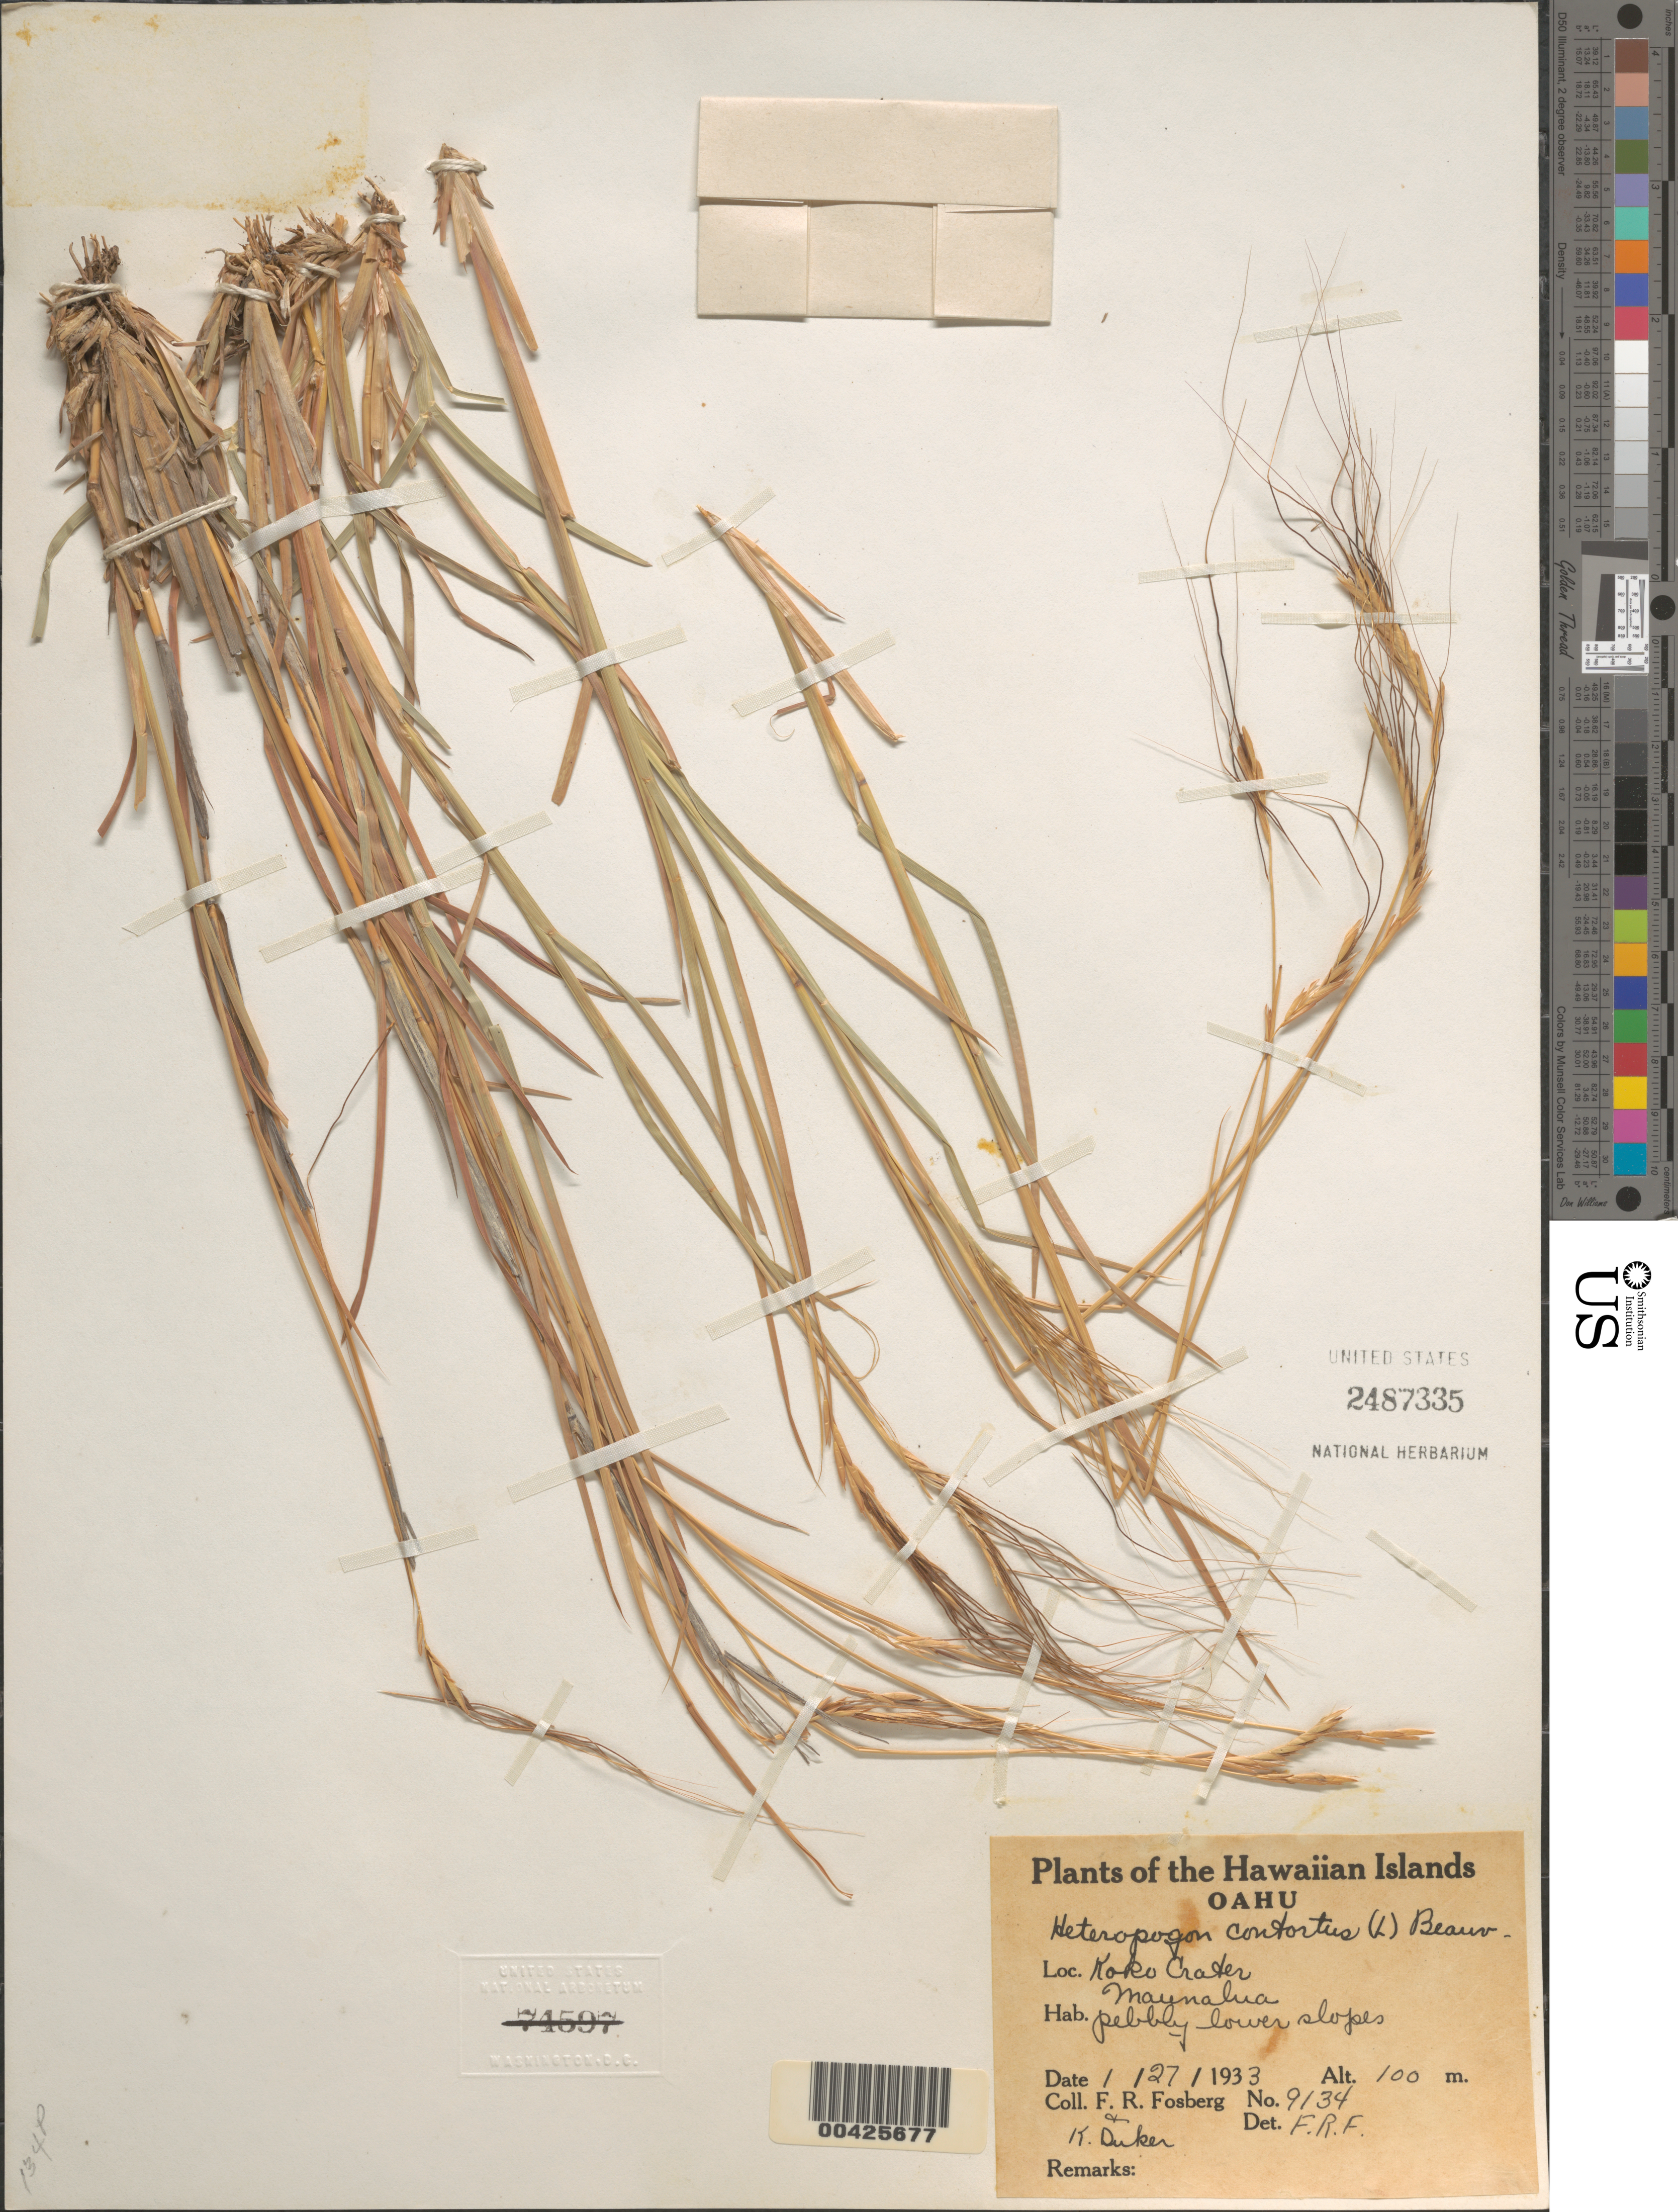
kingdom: Plantae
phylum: Tracheophyta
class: Liliopsida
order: Poales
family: Poaceae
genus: Heteropogon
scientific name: Heteropogon contortus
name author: (L.) P. Beauv. ex Roem. & Schult.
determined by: Fosberg, F. R.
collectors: F. R. Fosberg & K. Duker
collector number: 9134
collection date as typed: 27 Jan 1933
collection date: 1933-01-27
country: United States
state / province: Hawaii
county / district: Honolulu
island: Oahu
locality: Koko Crater, Maynalua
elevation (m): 100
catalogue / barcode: US 2487335